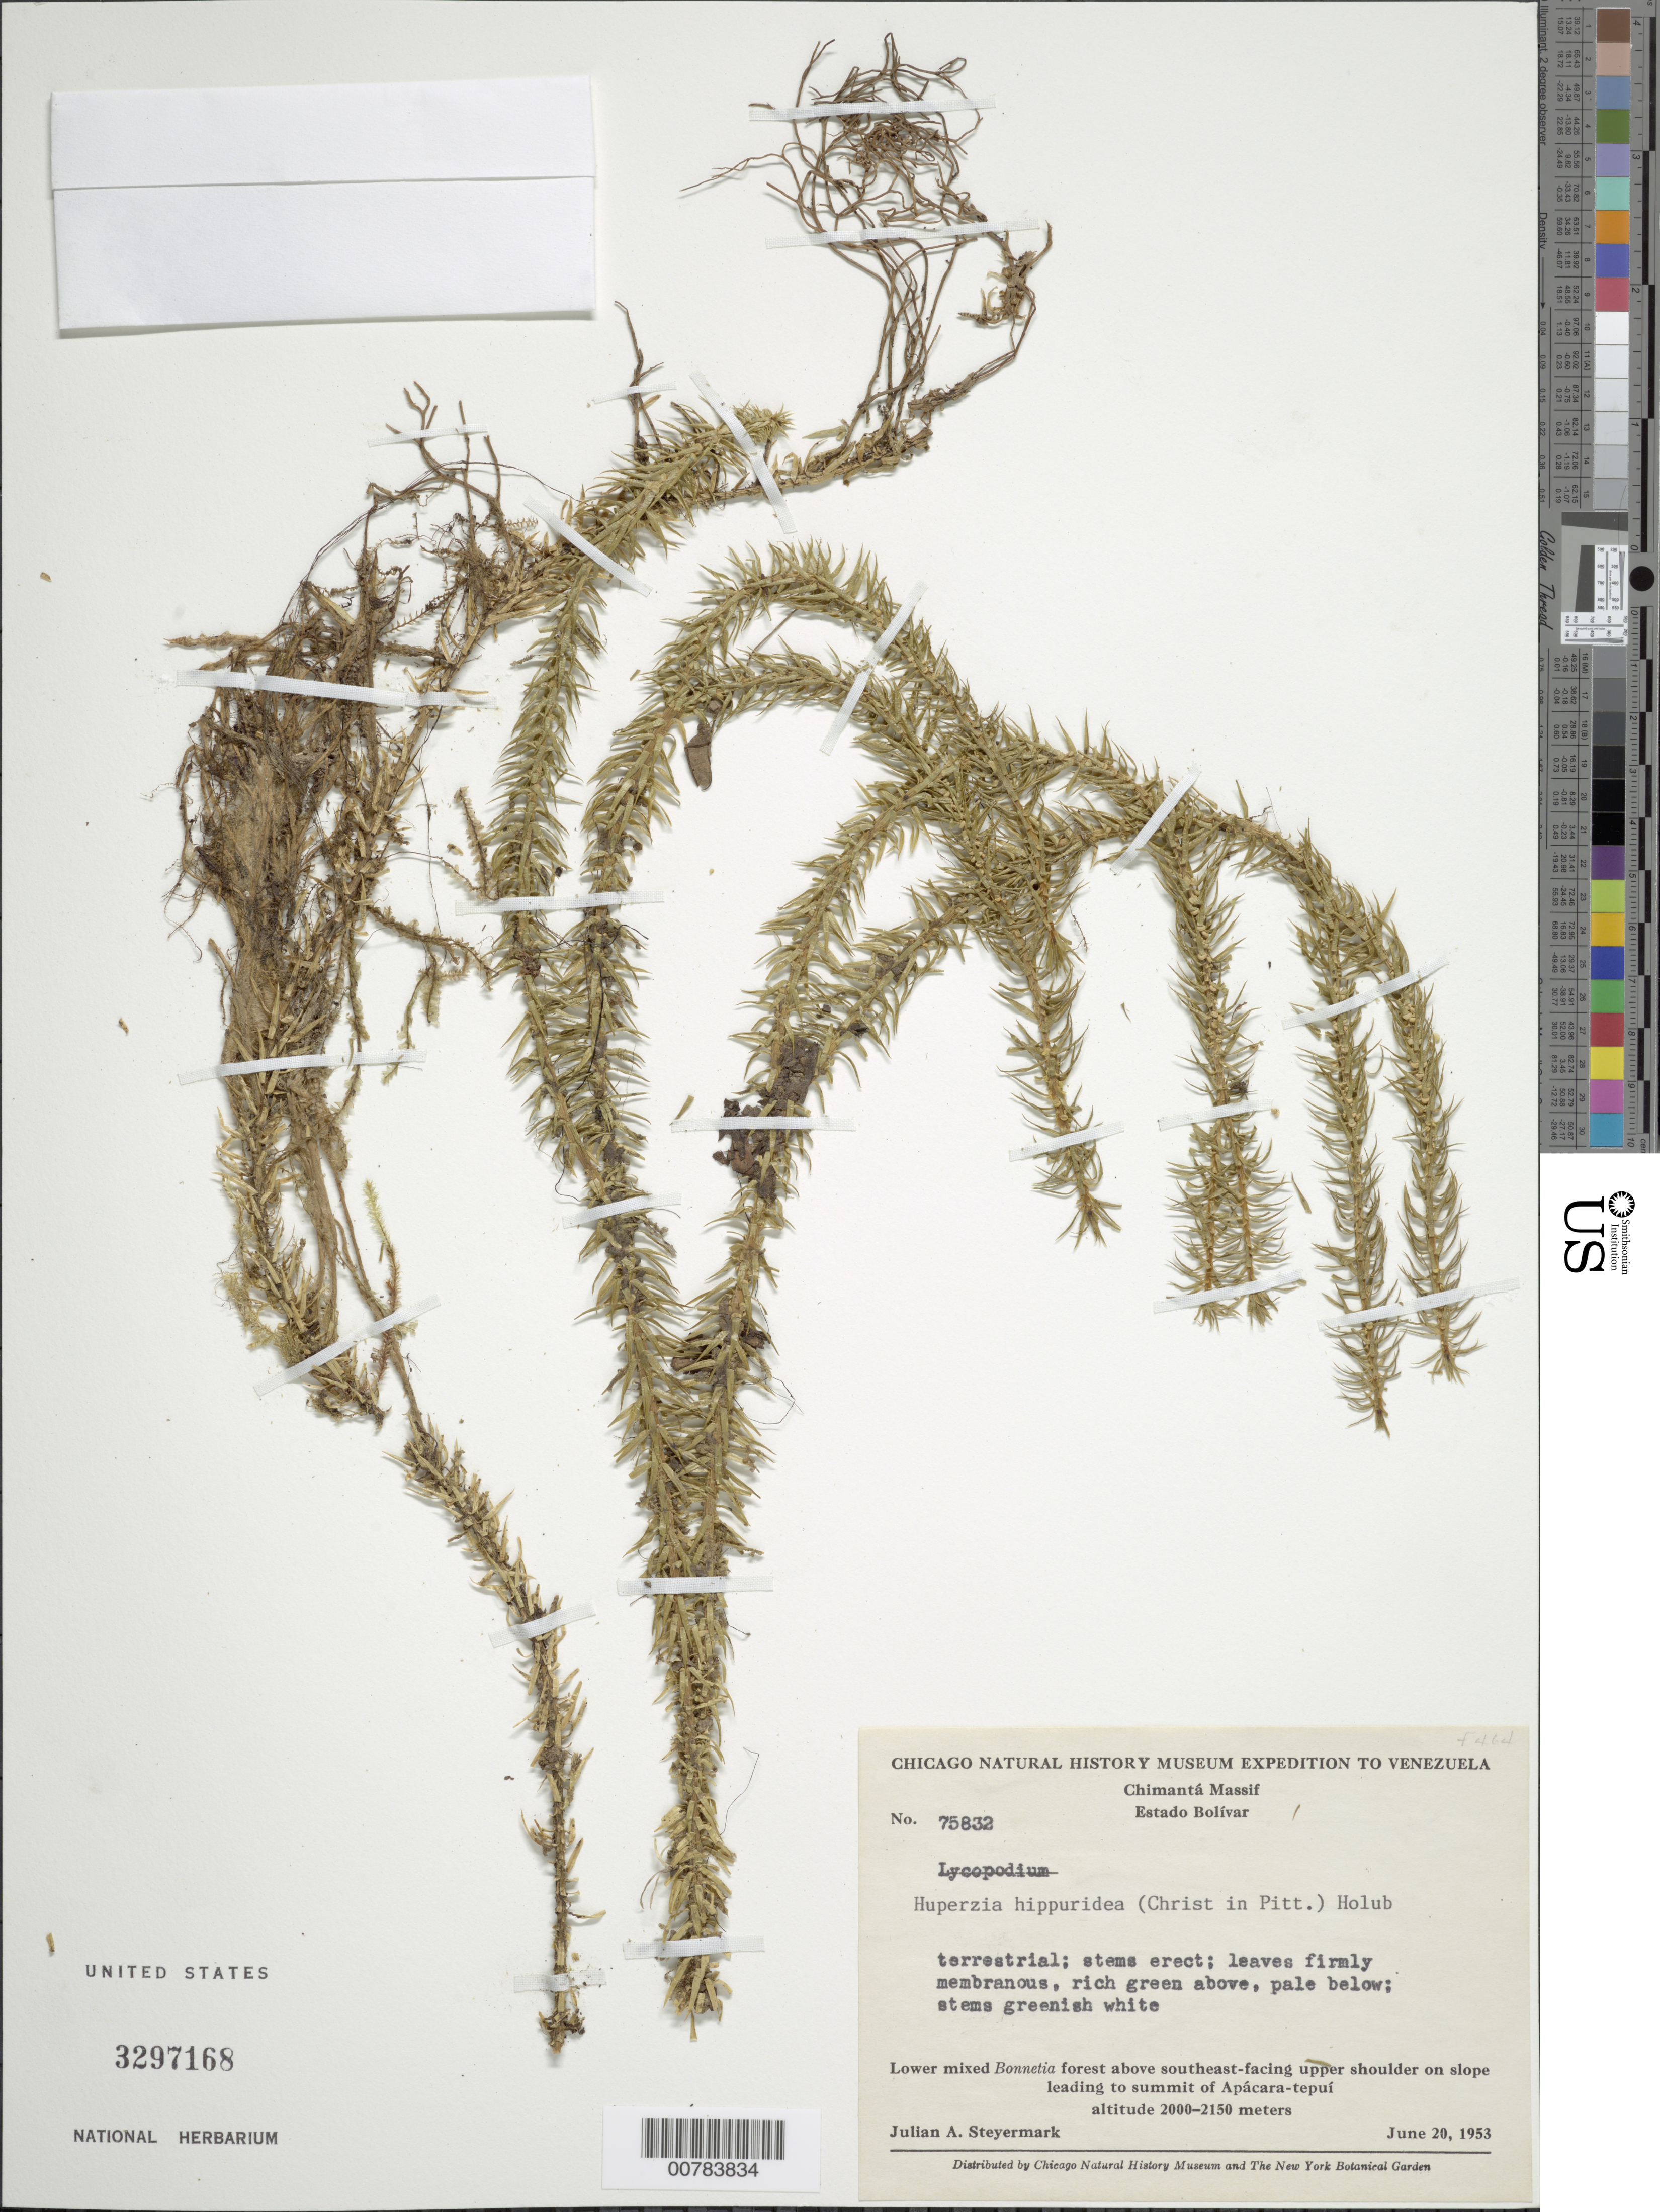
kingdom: Plantae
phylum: Tracheophyta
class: Lycopodiopsida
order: Lycopodiales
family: Lycopodiaceae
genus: Phlegmariurus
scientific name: Phlegmariurus hippurideus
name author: (Christ) B. Øllg.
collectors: J. Steyermark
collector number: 75832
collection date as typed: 20-Jun-53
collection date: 1953-06-20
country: Venezuela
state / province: Bolívar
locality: Chimantá Massif, Apácara-tepuí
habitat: Lower mixed Bonnetia forest above southeast-facing upper shoulder on slope leading to summit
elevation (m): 2000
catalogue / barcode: US 3297168